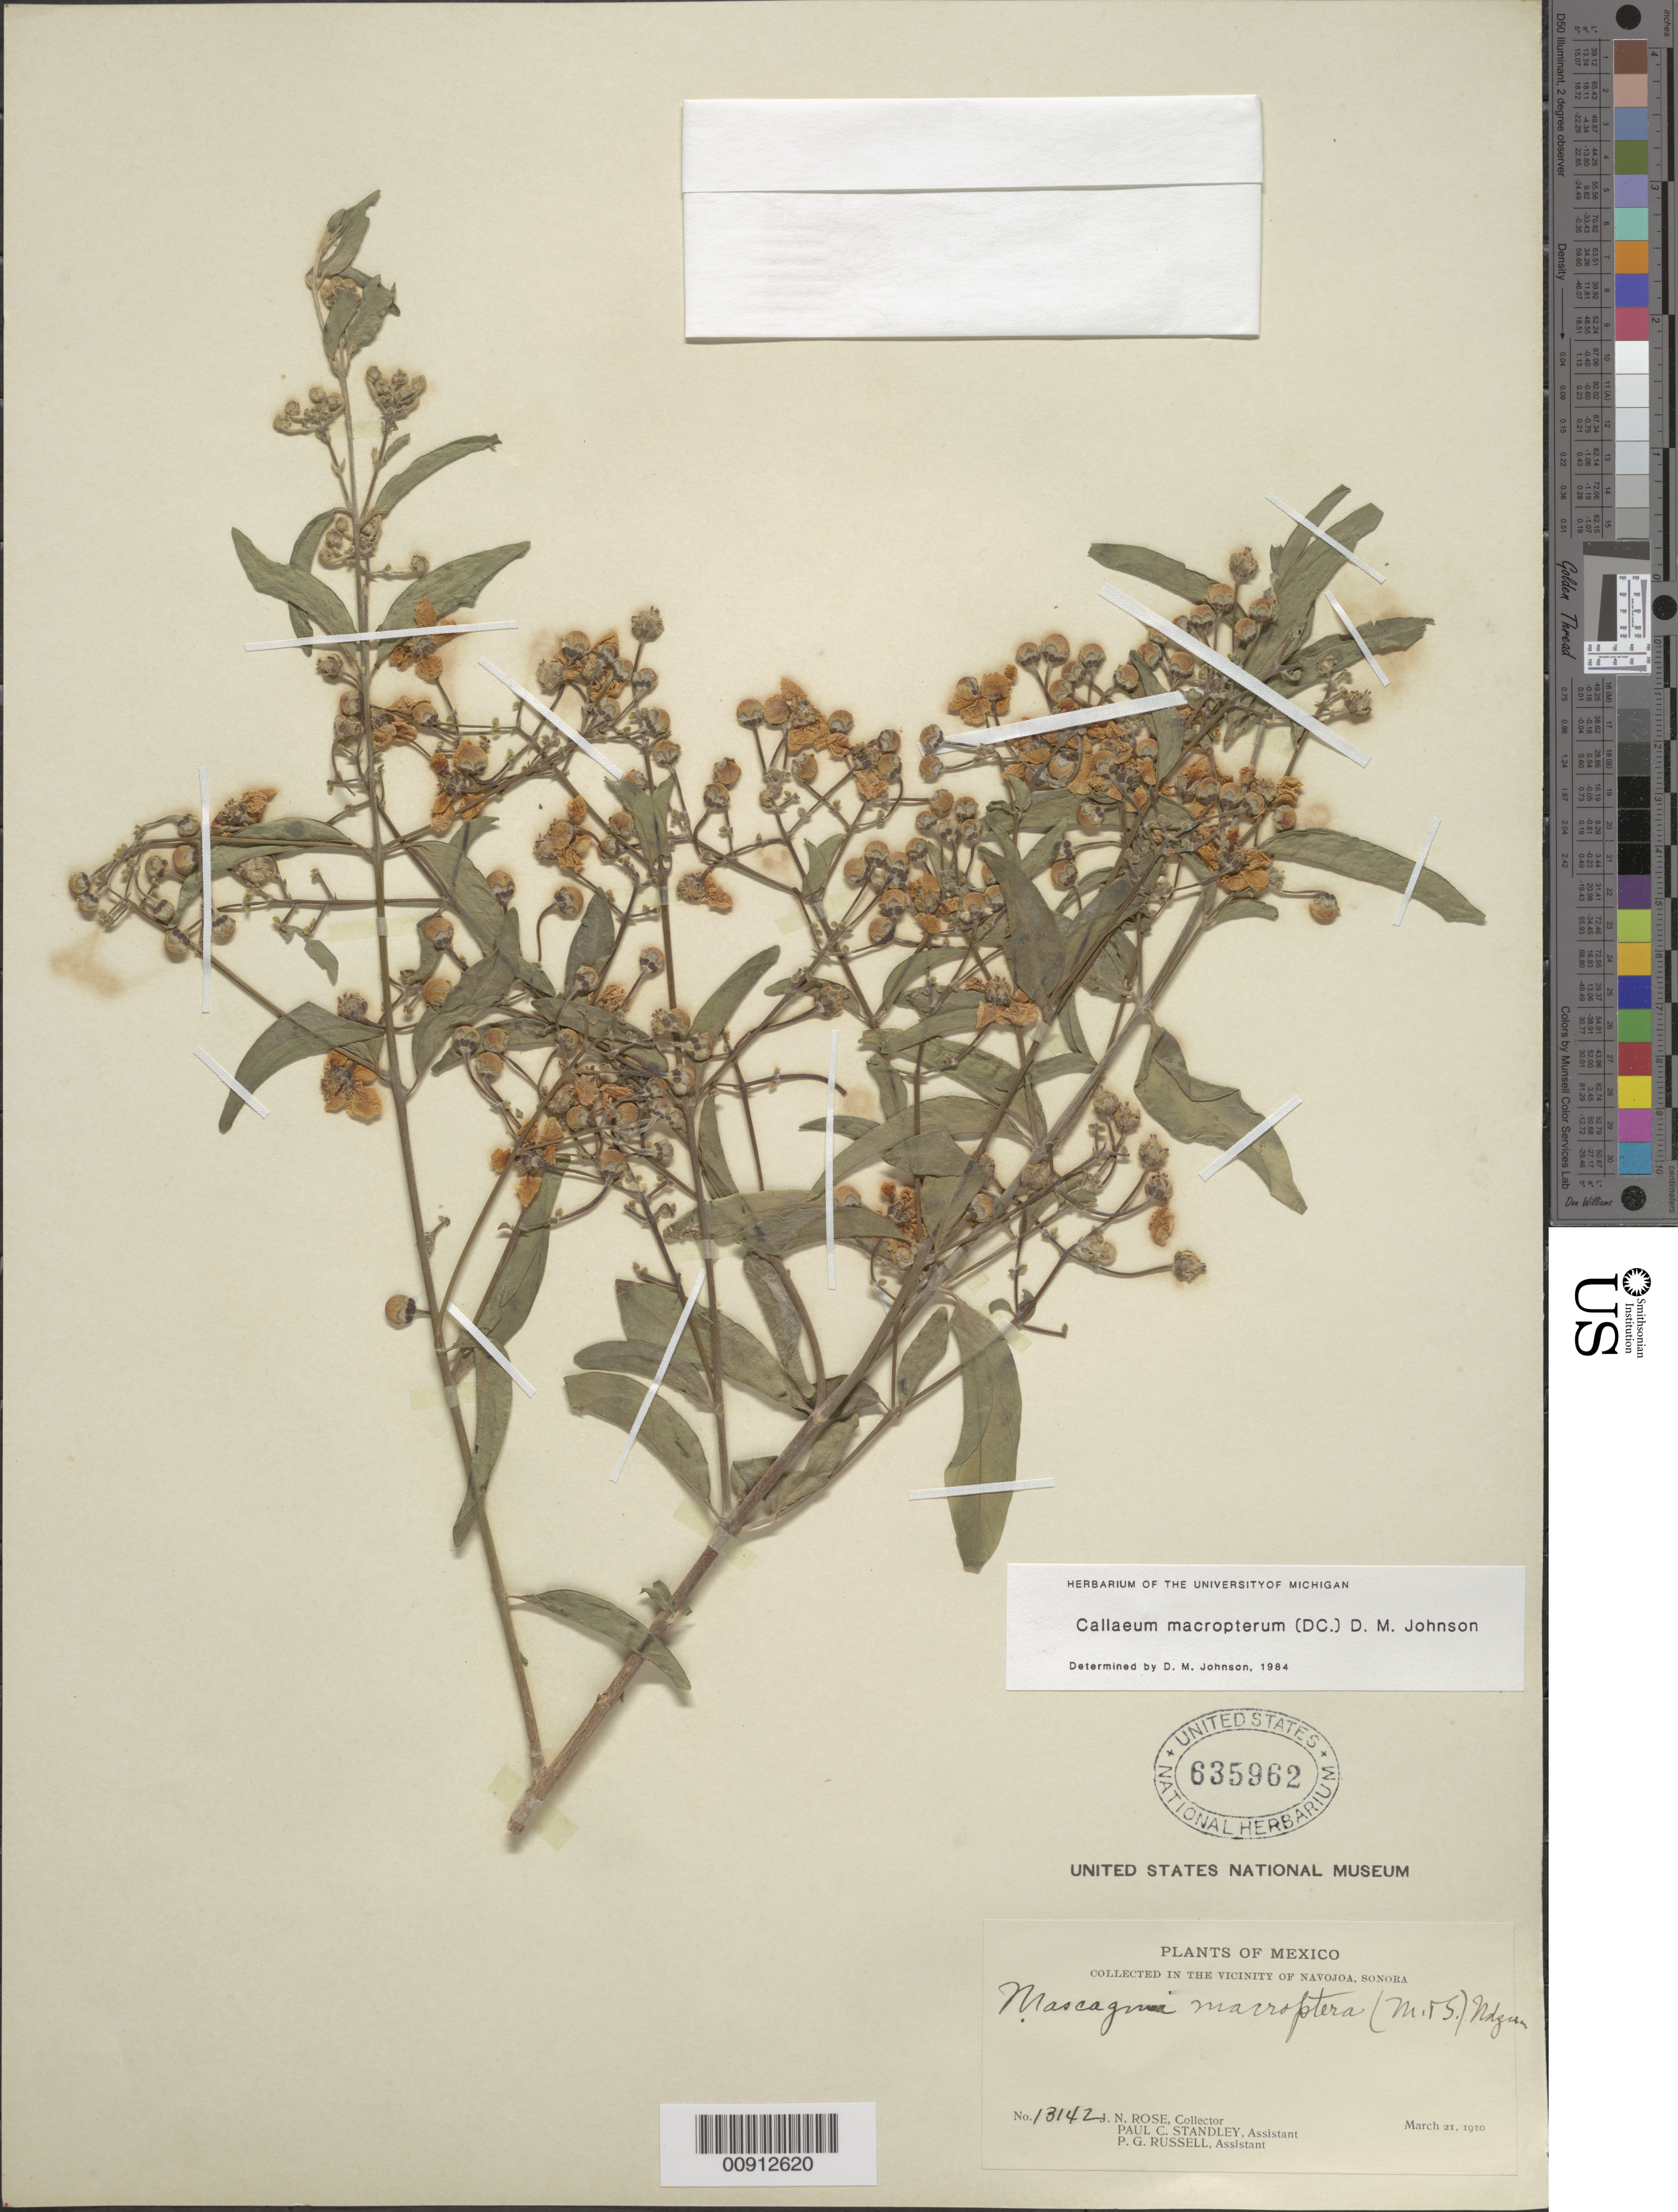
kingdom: Plantae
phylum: Tracheophyta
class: Magnoliopsida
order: Malpighiales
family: Malpighiaceae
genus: Callaeum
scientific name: Callaeum macropterum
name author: (Moc. & Sessé ex DC.) D.M. Johnson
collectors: J. N. Rose, P. C. Standley & P. G. Russell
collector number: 13142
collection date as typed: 21 Mar 1910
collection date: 1910-03-21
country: Mexico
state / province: Sonora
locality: Vicinity of Navojoa, Sonora.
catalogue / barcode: US 635962